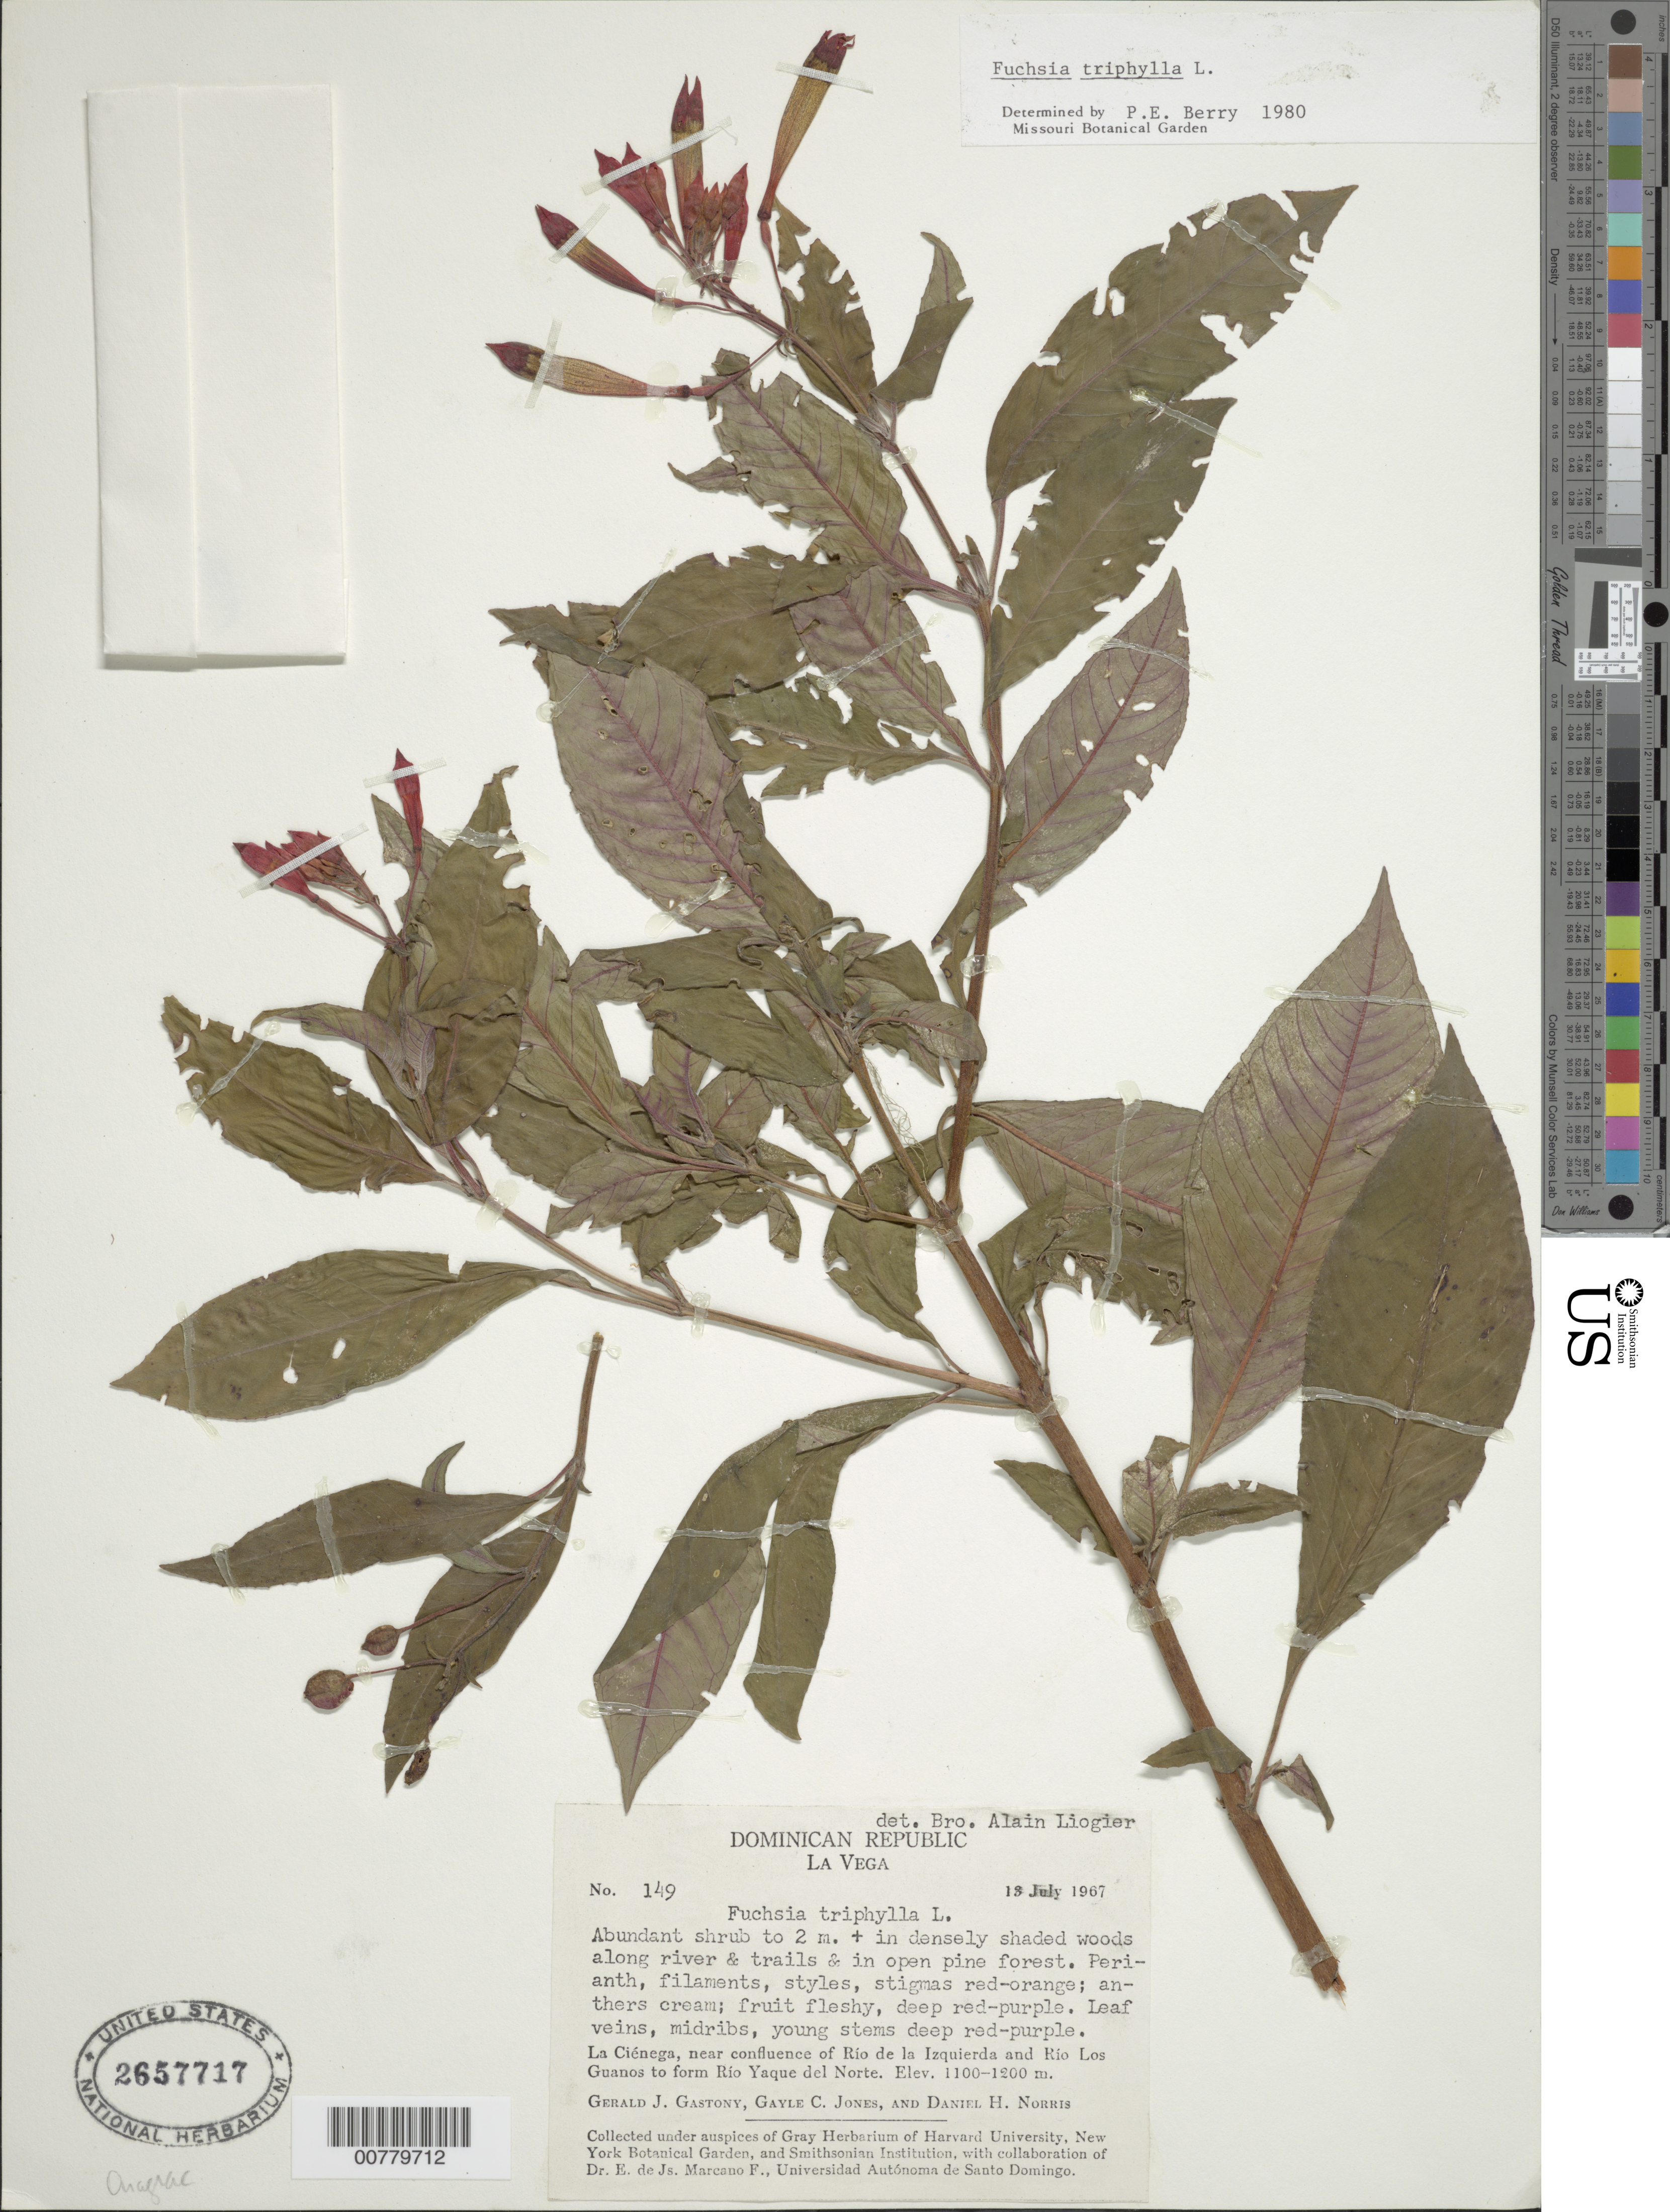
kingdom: Plantae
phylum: Tracheophyta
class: Magnoliopsida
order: Myrtales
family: Onagraceae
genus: Fuchsia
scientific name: Fuchsia triphylla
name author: L.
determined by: Berry, P. E., (WIS), University of Wisconsin - Madison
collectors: G. Gastony, G. C. Jones & D. H. Norris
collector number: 149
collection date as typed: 13 Jul 1967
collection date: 1967-07-13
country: Dominican Republic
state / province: La Vega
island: Hispaniola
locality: La Ciénaga, near confluence of De la Izquerda River and Los Guanos River to form Yaque del Norte River.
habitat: In densely shaded woods along river, trails & in open pine forest.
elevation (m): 1100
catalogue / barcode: US 2657717